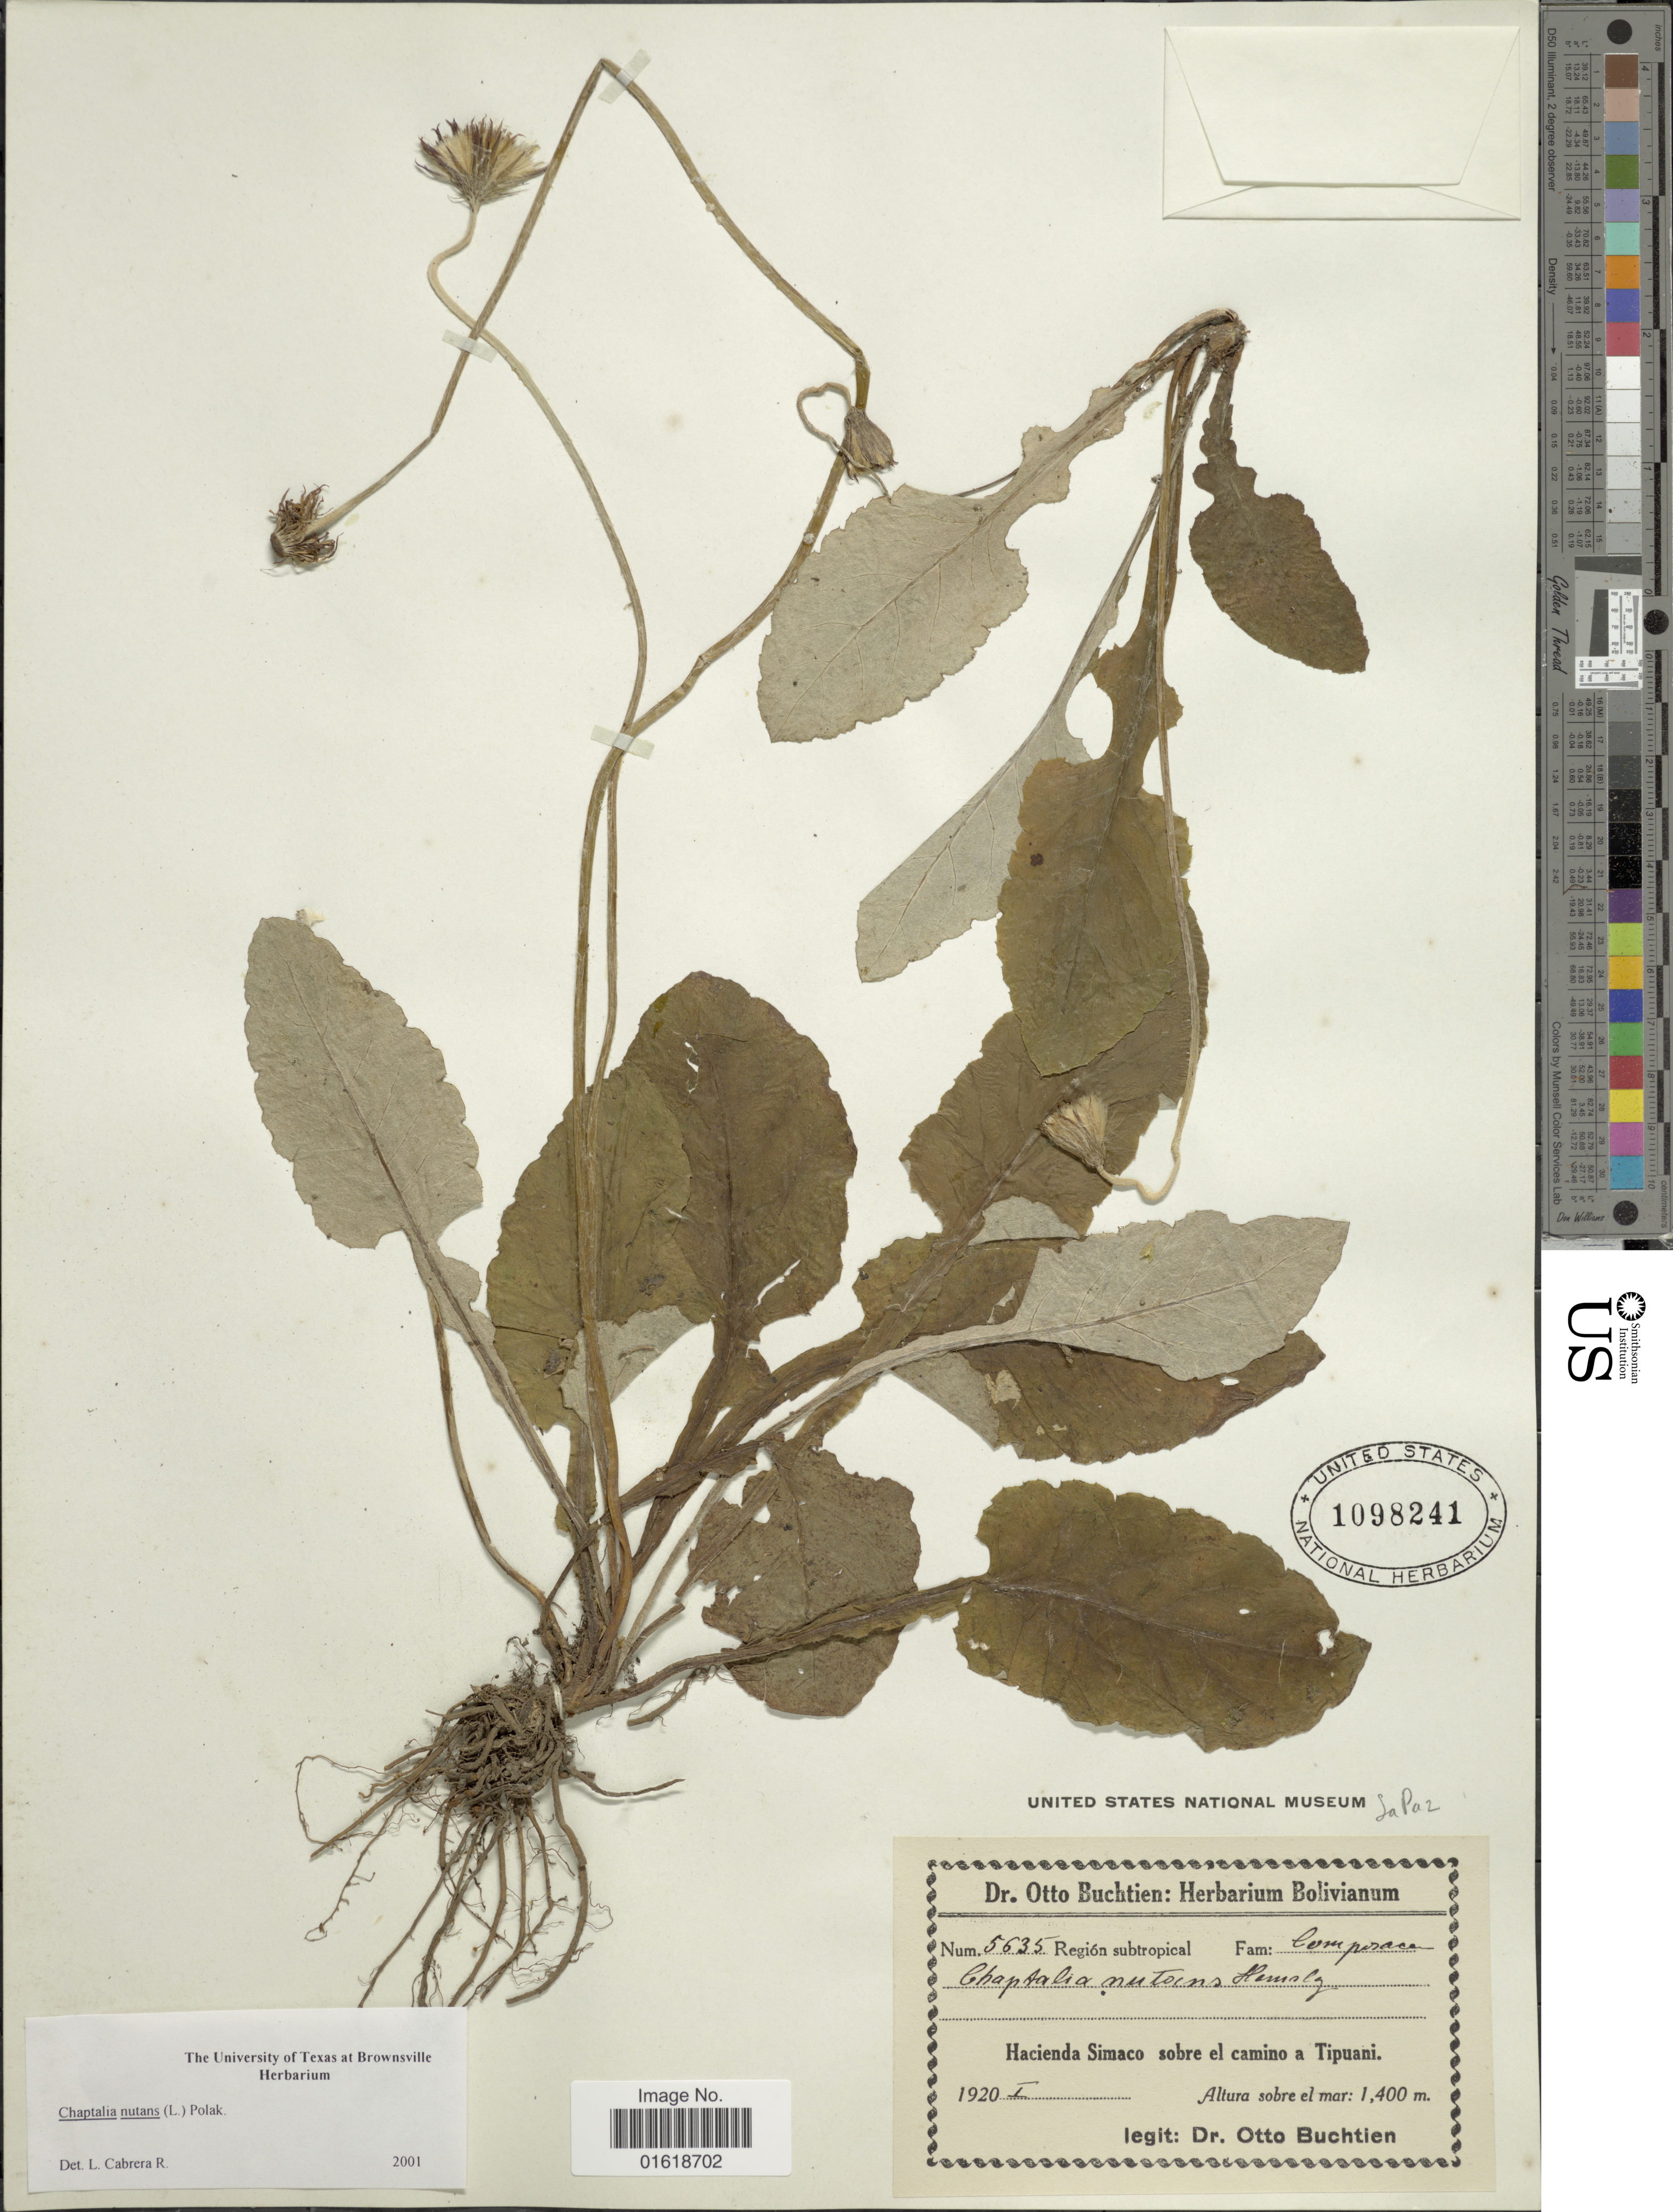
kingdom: Plantae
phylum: Tracheophyta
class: Magnoliopsida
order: Asterales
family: Asteraceae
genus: Chaptalia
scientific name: Chaptalia nutans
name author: (L.) Pol.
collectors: O. Buchtien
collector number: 5635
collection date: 1920-01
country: Bolivia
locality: Región subtropical. Hacienda Simaco sobre el camino a Tipuani.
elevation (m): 1400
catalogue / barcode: US 1098241